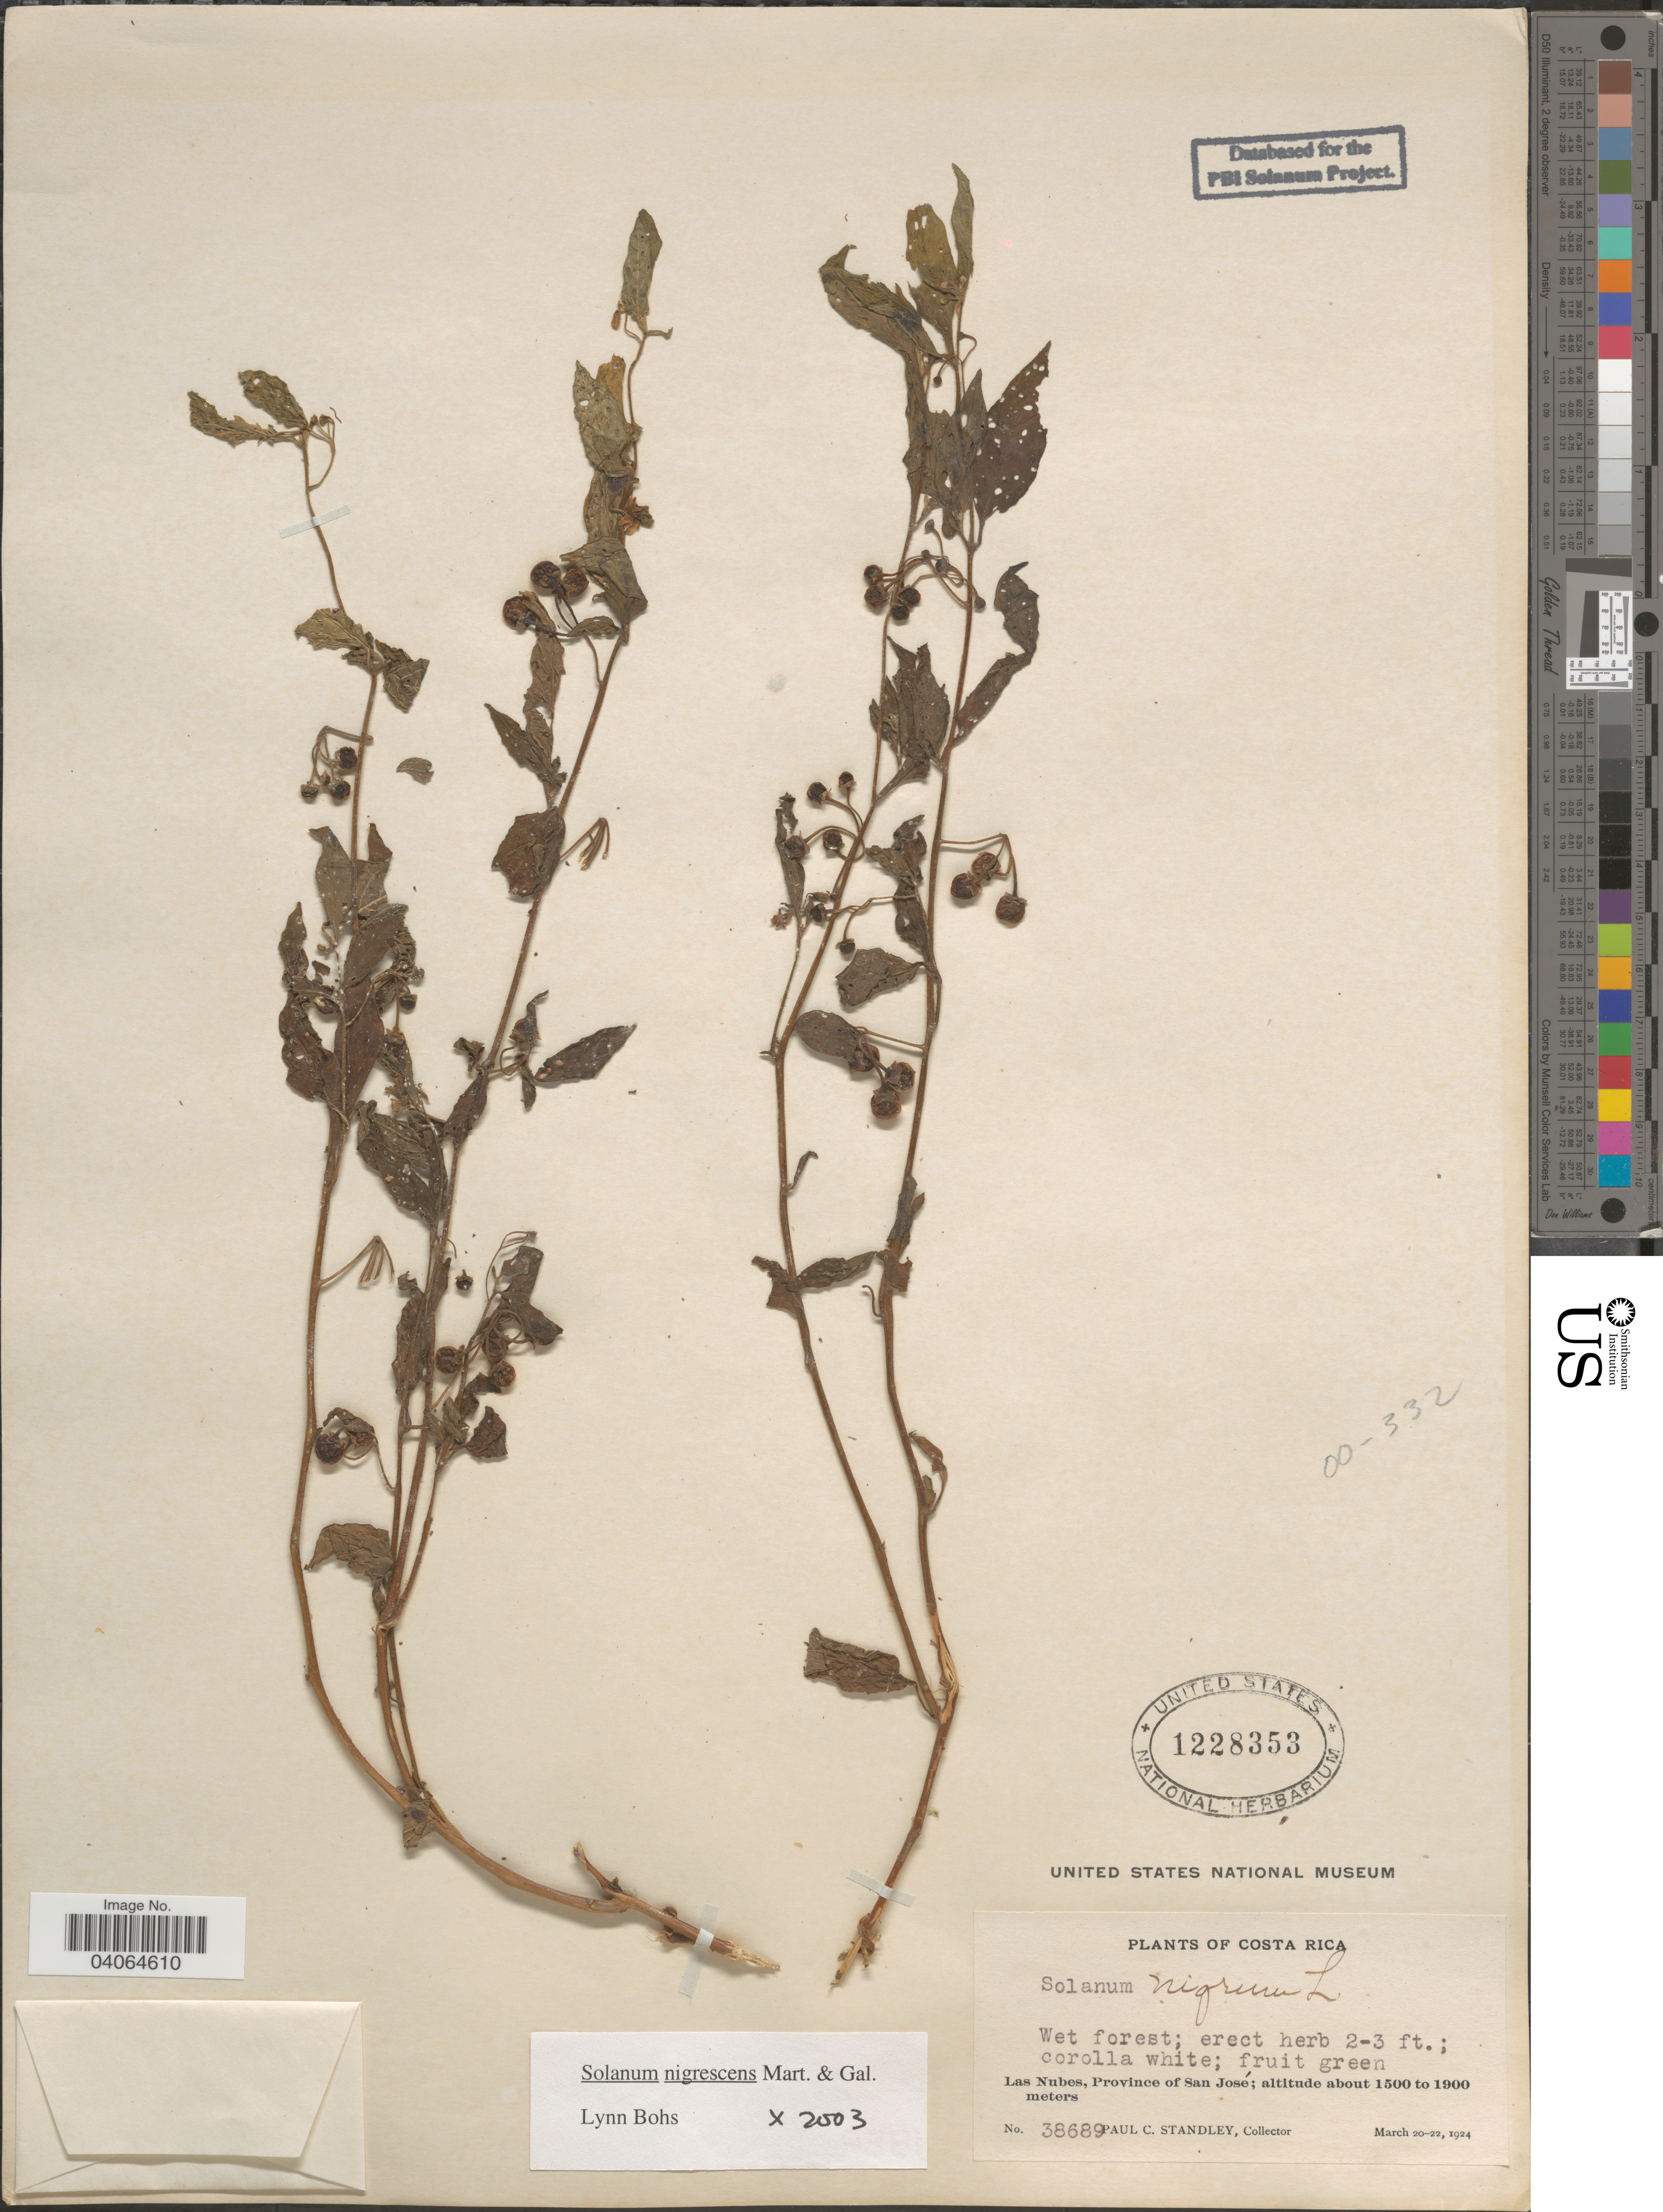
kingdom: Plantae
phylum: Tracheophyta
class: Magnoliopsida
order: Solanales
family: Solanaceae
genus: Solanum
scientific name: Solanum nigrescens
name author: M. Martens & Galeotti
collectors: P. C. Standley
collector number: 38689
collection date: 1924-03-20/1924-03-22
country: Costa Rica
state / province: San José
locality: Las Nubes.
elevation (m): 1500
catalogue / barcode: US 1228353